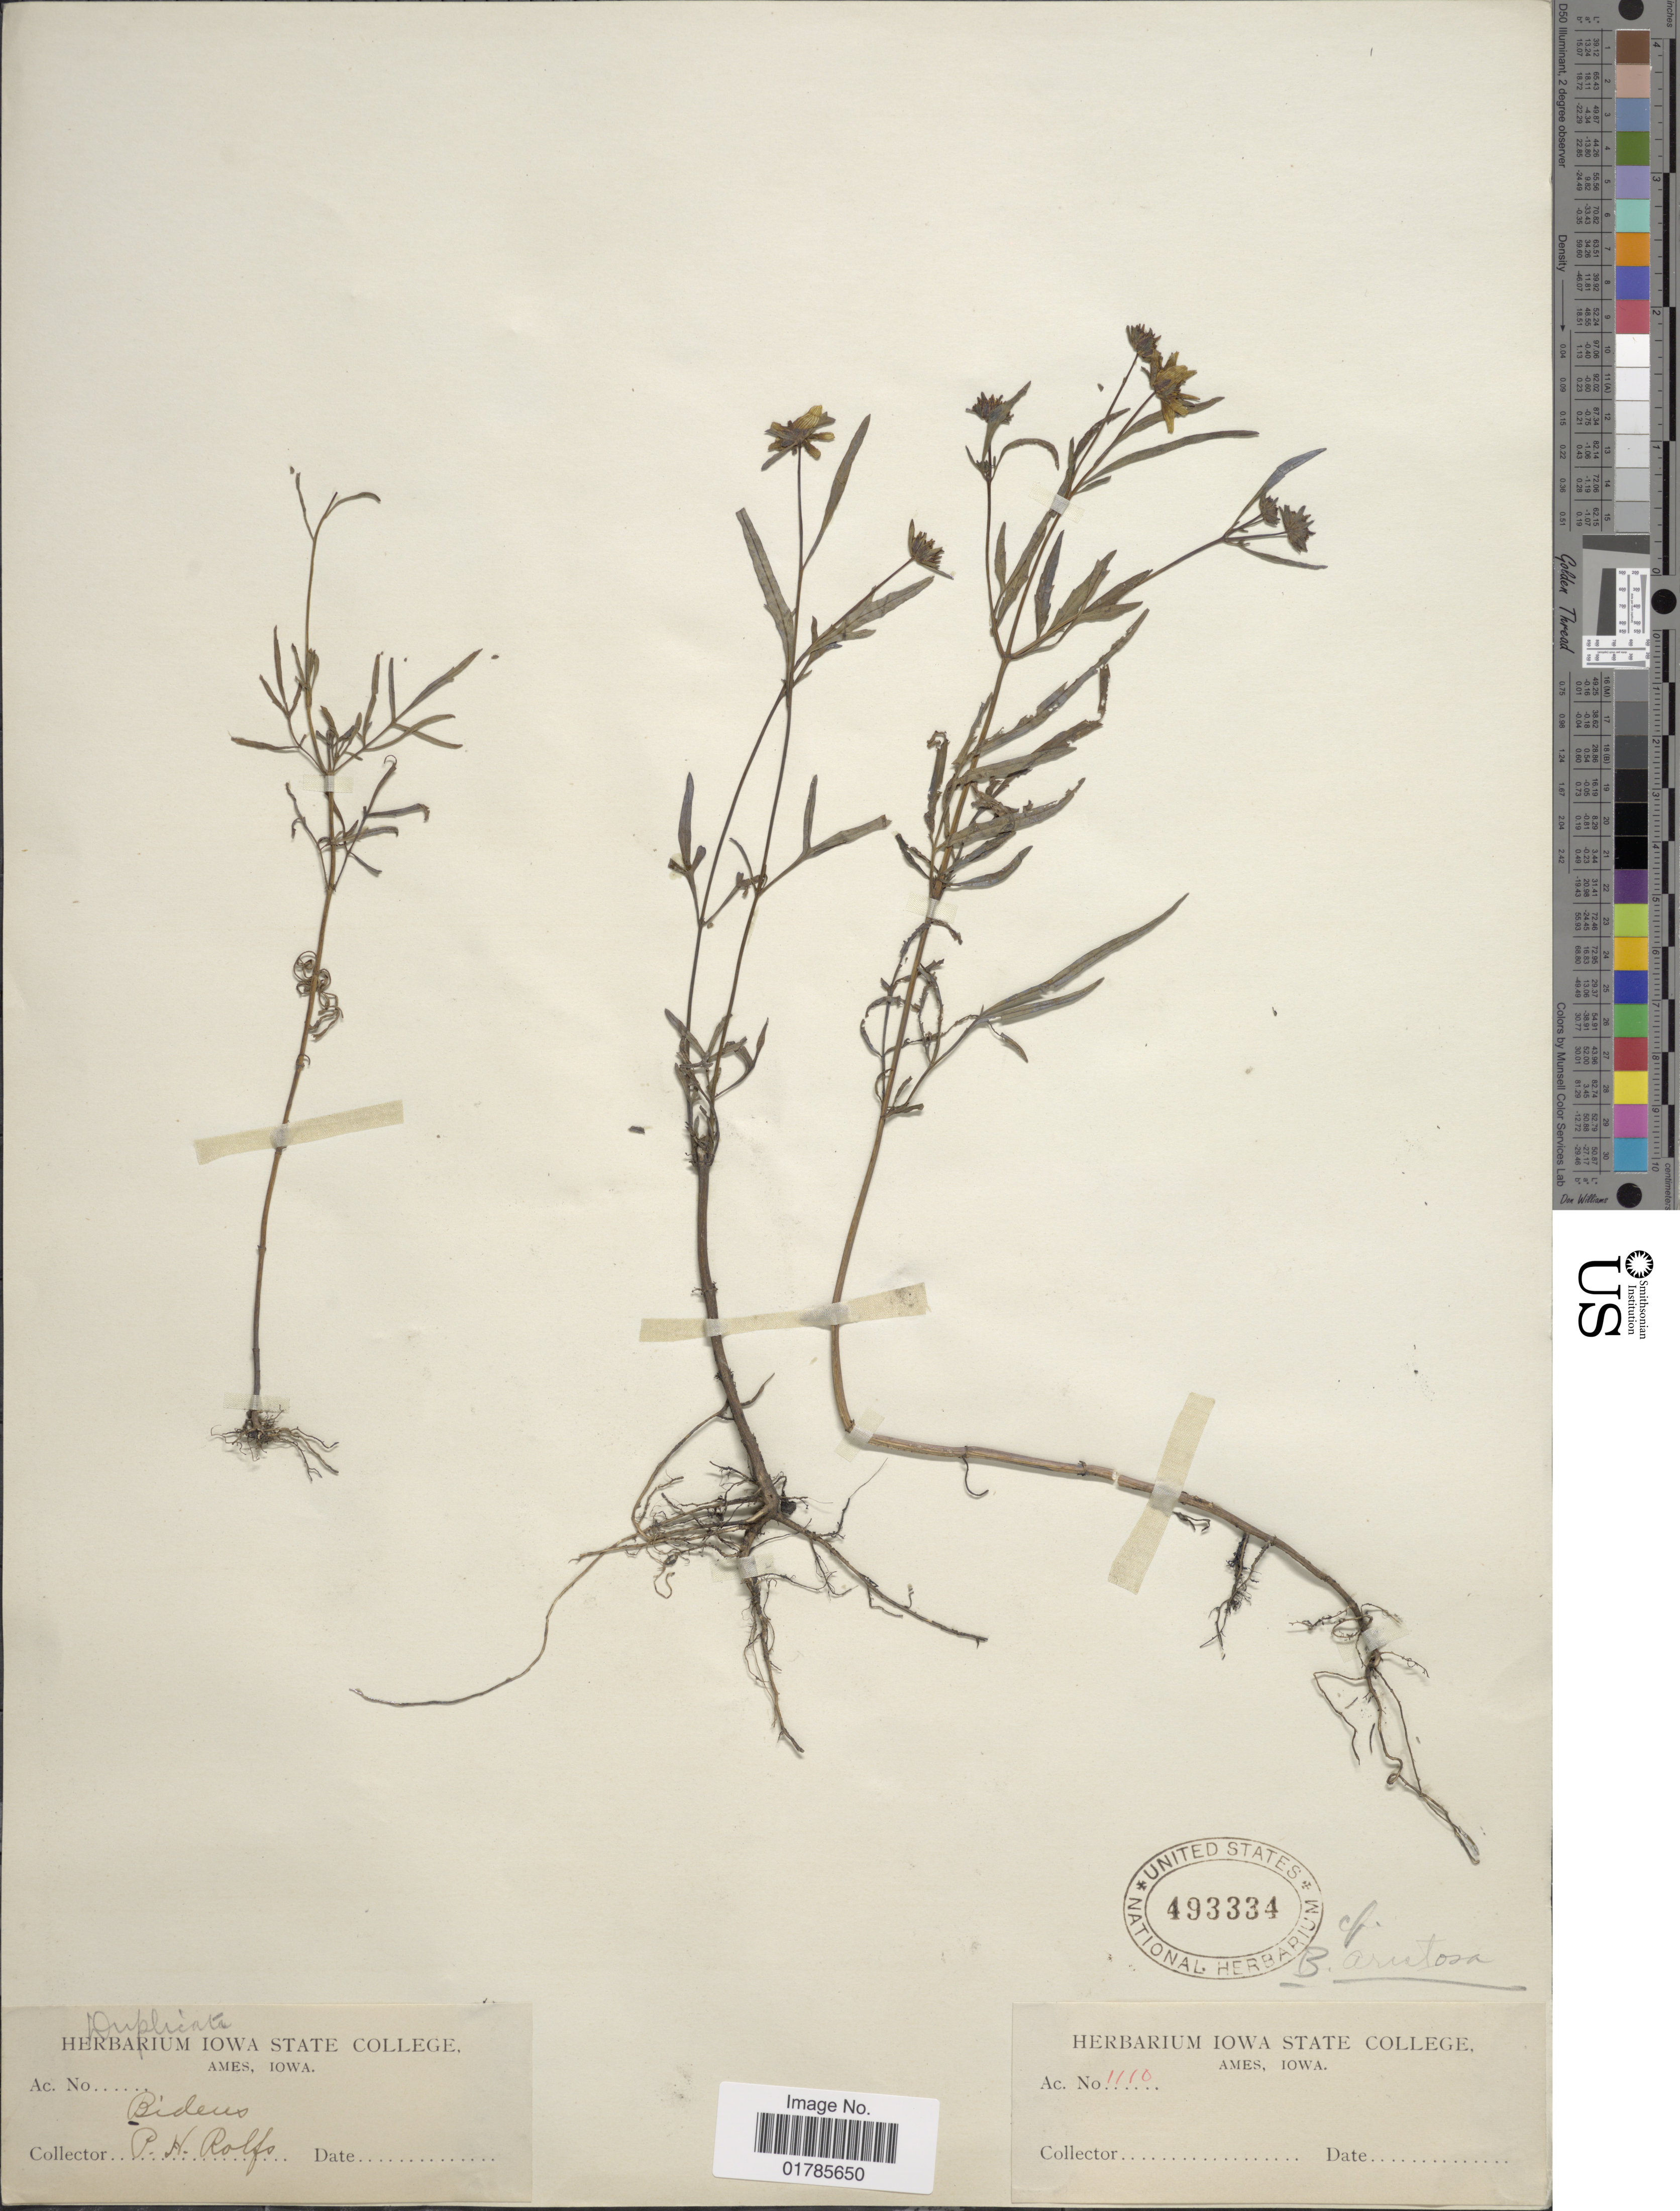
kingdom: Plantae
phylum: Tracheophyta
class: Magnoliopsida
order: Asterales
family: Asteraceae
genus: Bidens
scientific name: Bidens aristosa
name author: (Michx.) Britton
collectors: P. H. Rolfs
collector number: Ac1110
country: United States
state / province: Iowa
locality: Ames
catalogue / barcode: US 493334